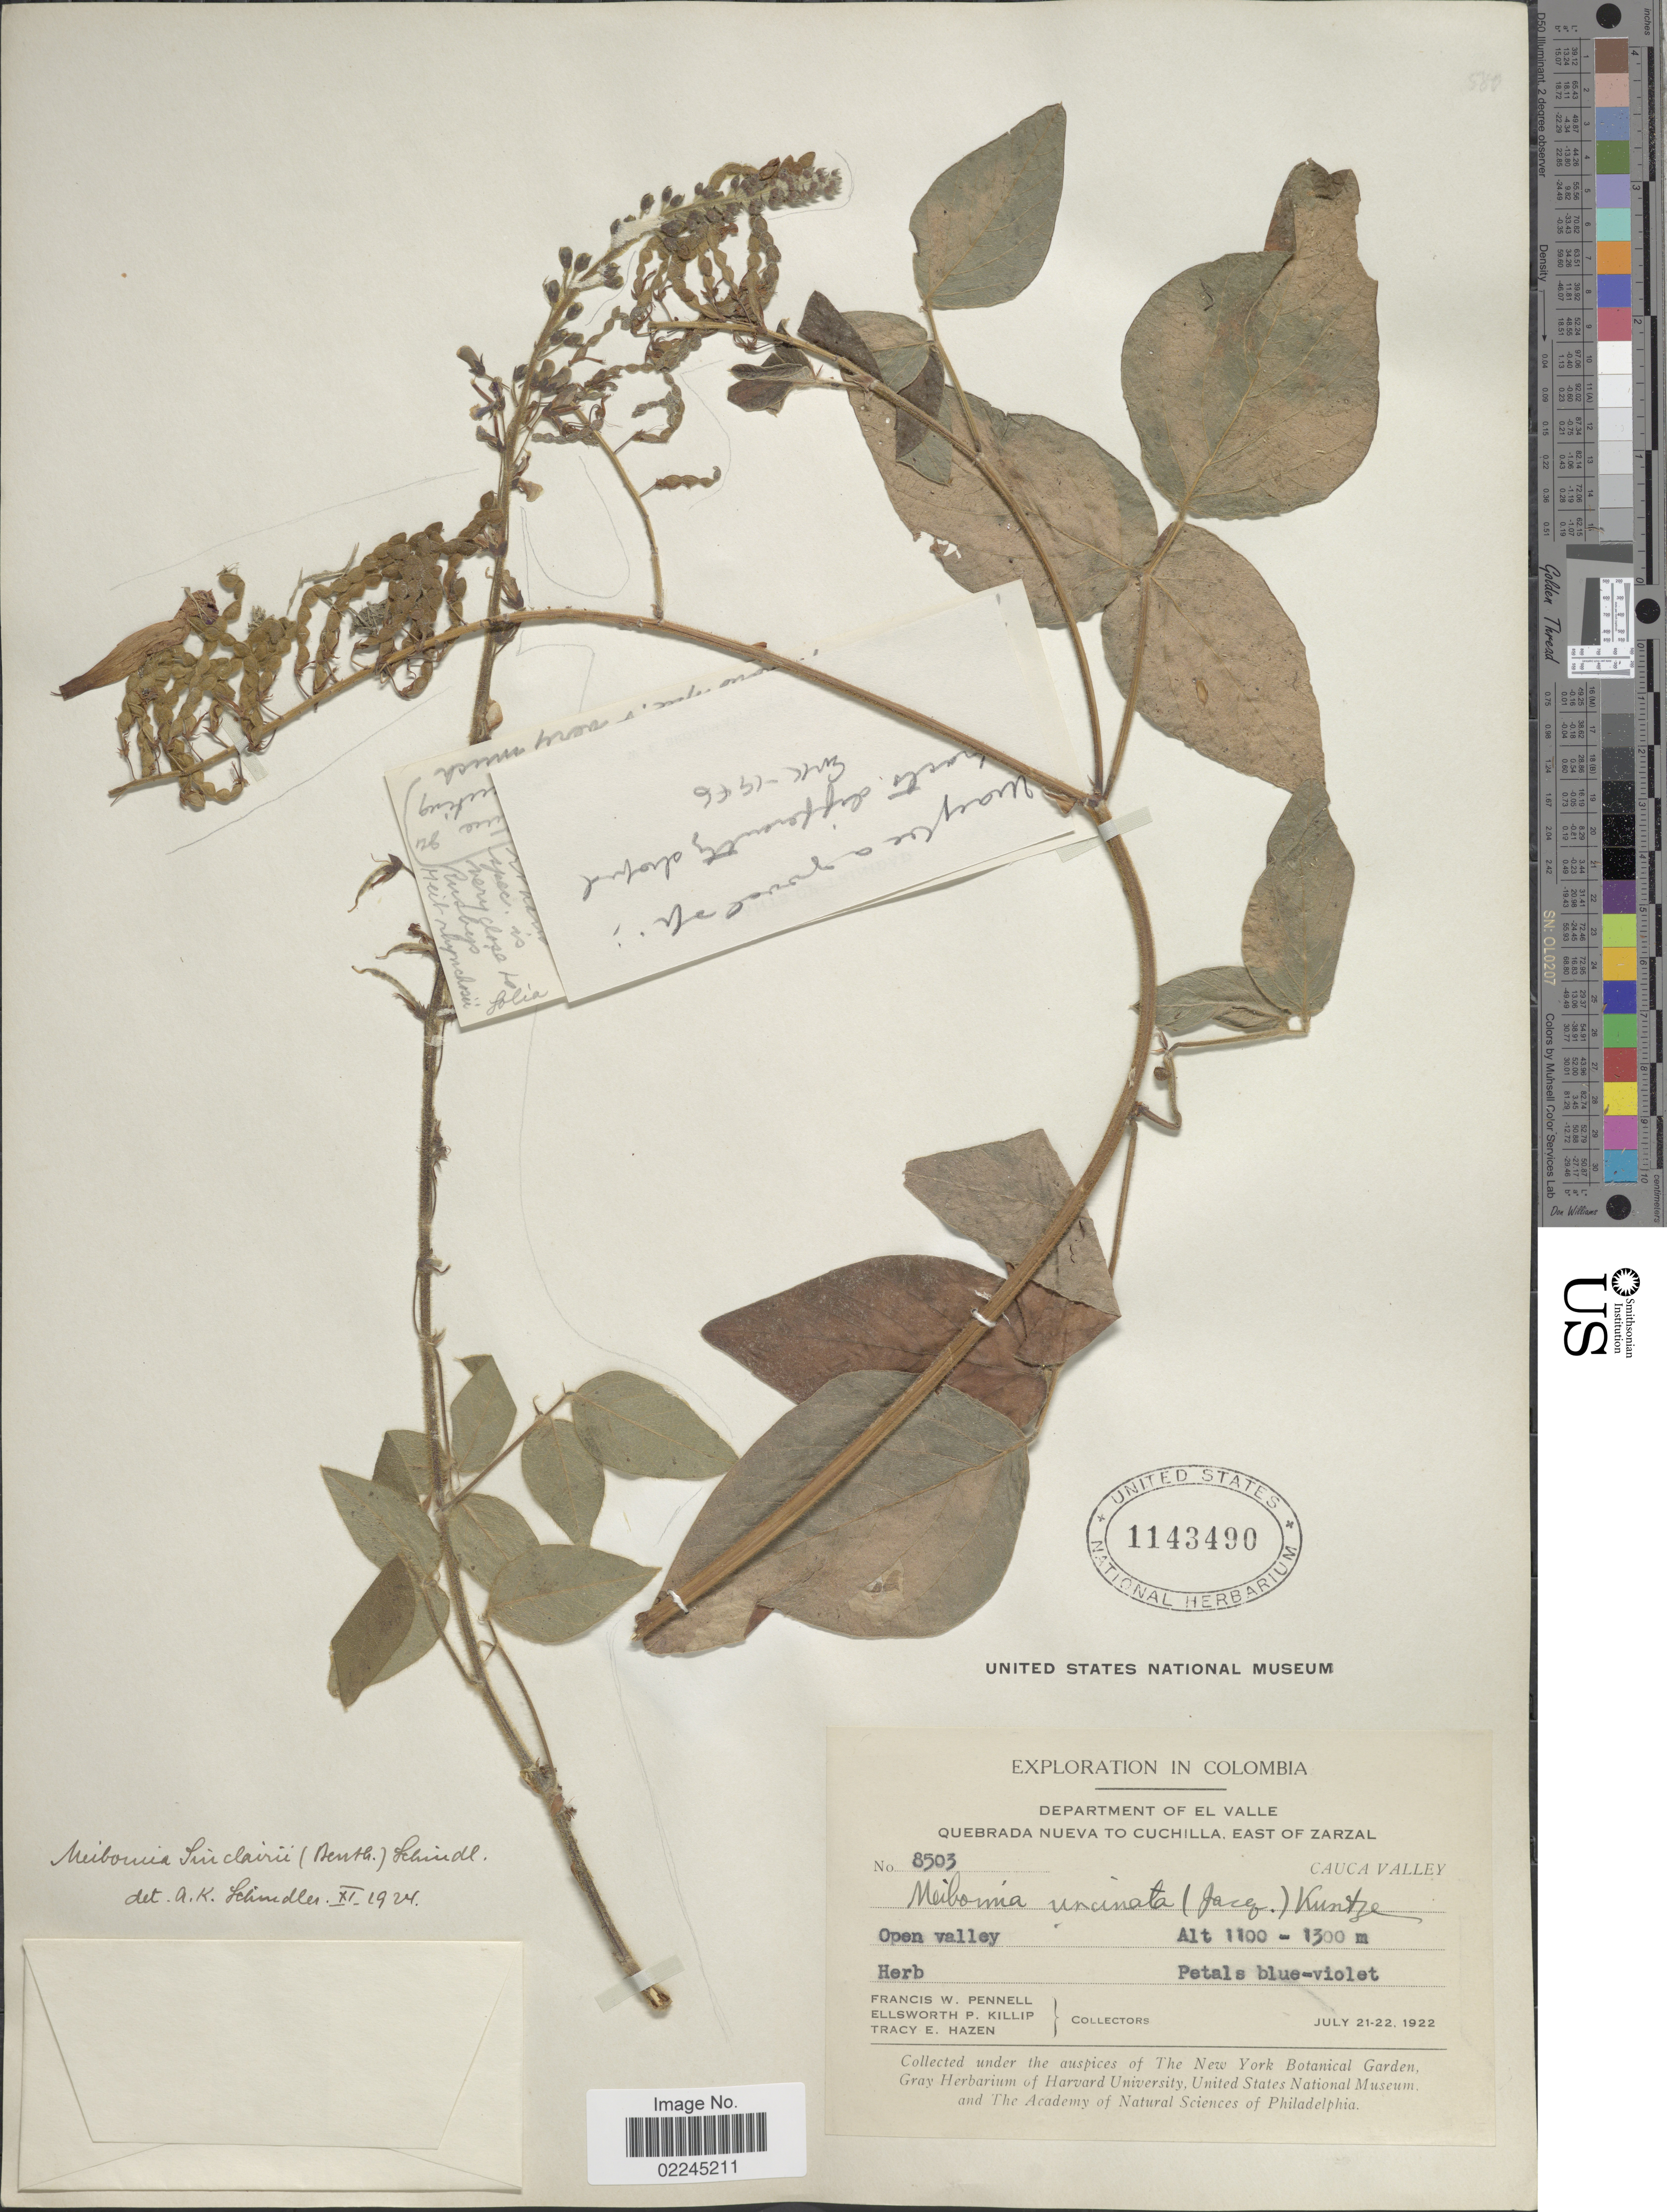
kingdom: Plantae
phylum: Tracheophyta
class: Magnoliopsida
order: Fabales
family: Fabaceae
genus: Desmodium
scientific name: Desmodium intortum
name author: (Mill.) Urb.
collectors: F. W. Pennell, E. P. Killip & T. E. Hazen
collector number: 8503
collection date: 1922-07-21/1922-07-22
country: Colombia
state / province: Valle del Cauca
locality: Department of El Valle. Quebrada Nueva to Cuchilla, East of Zarzal. Cauca Valley. Open valley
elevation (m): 1100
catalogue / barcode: US 1143490